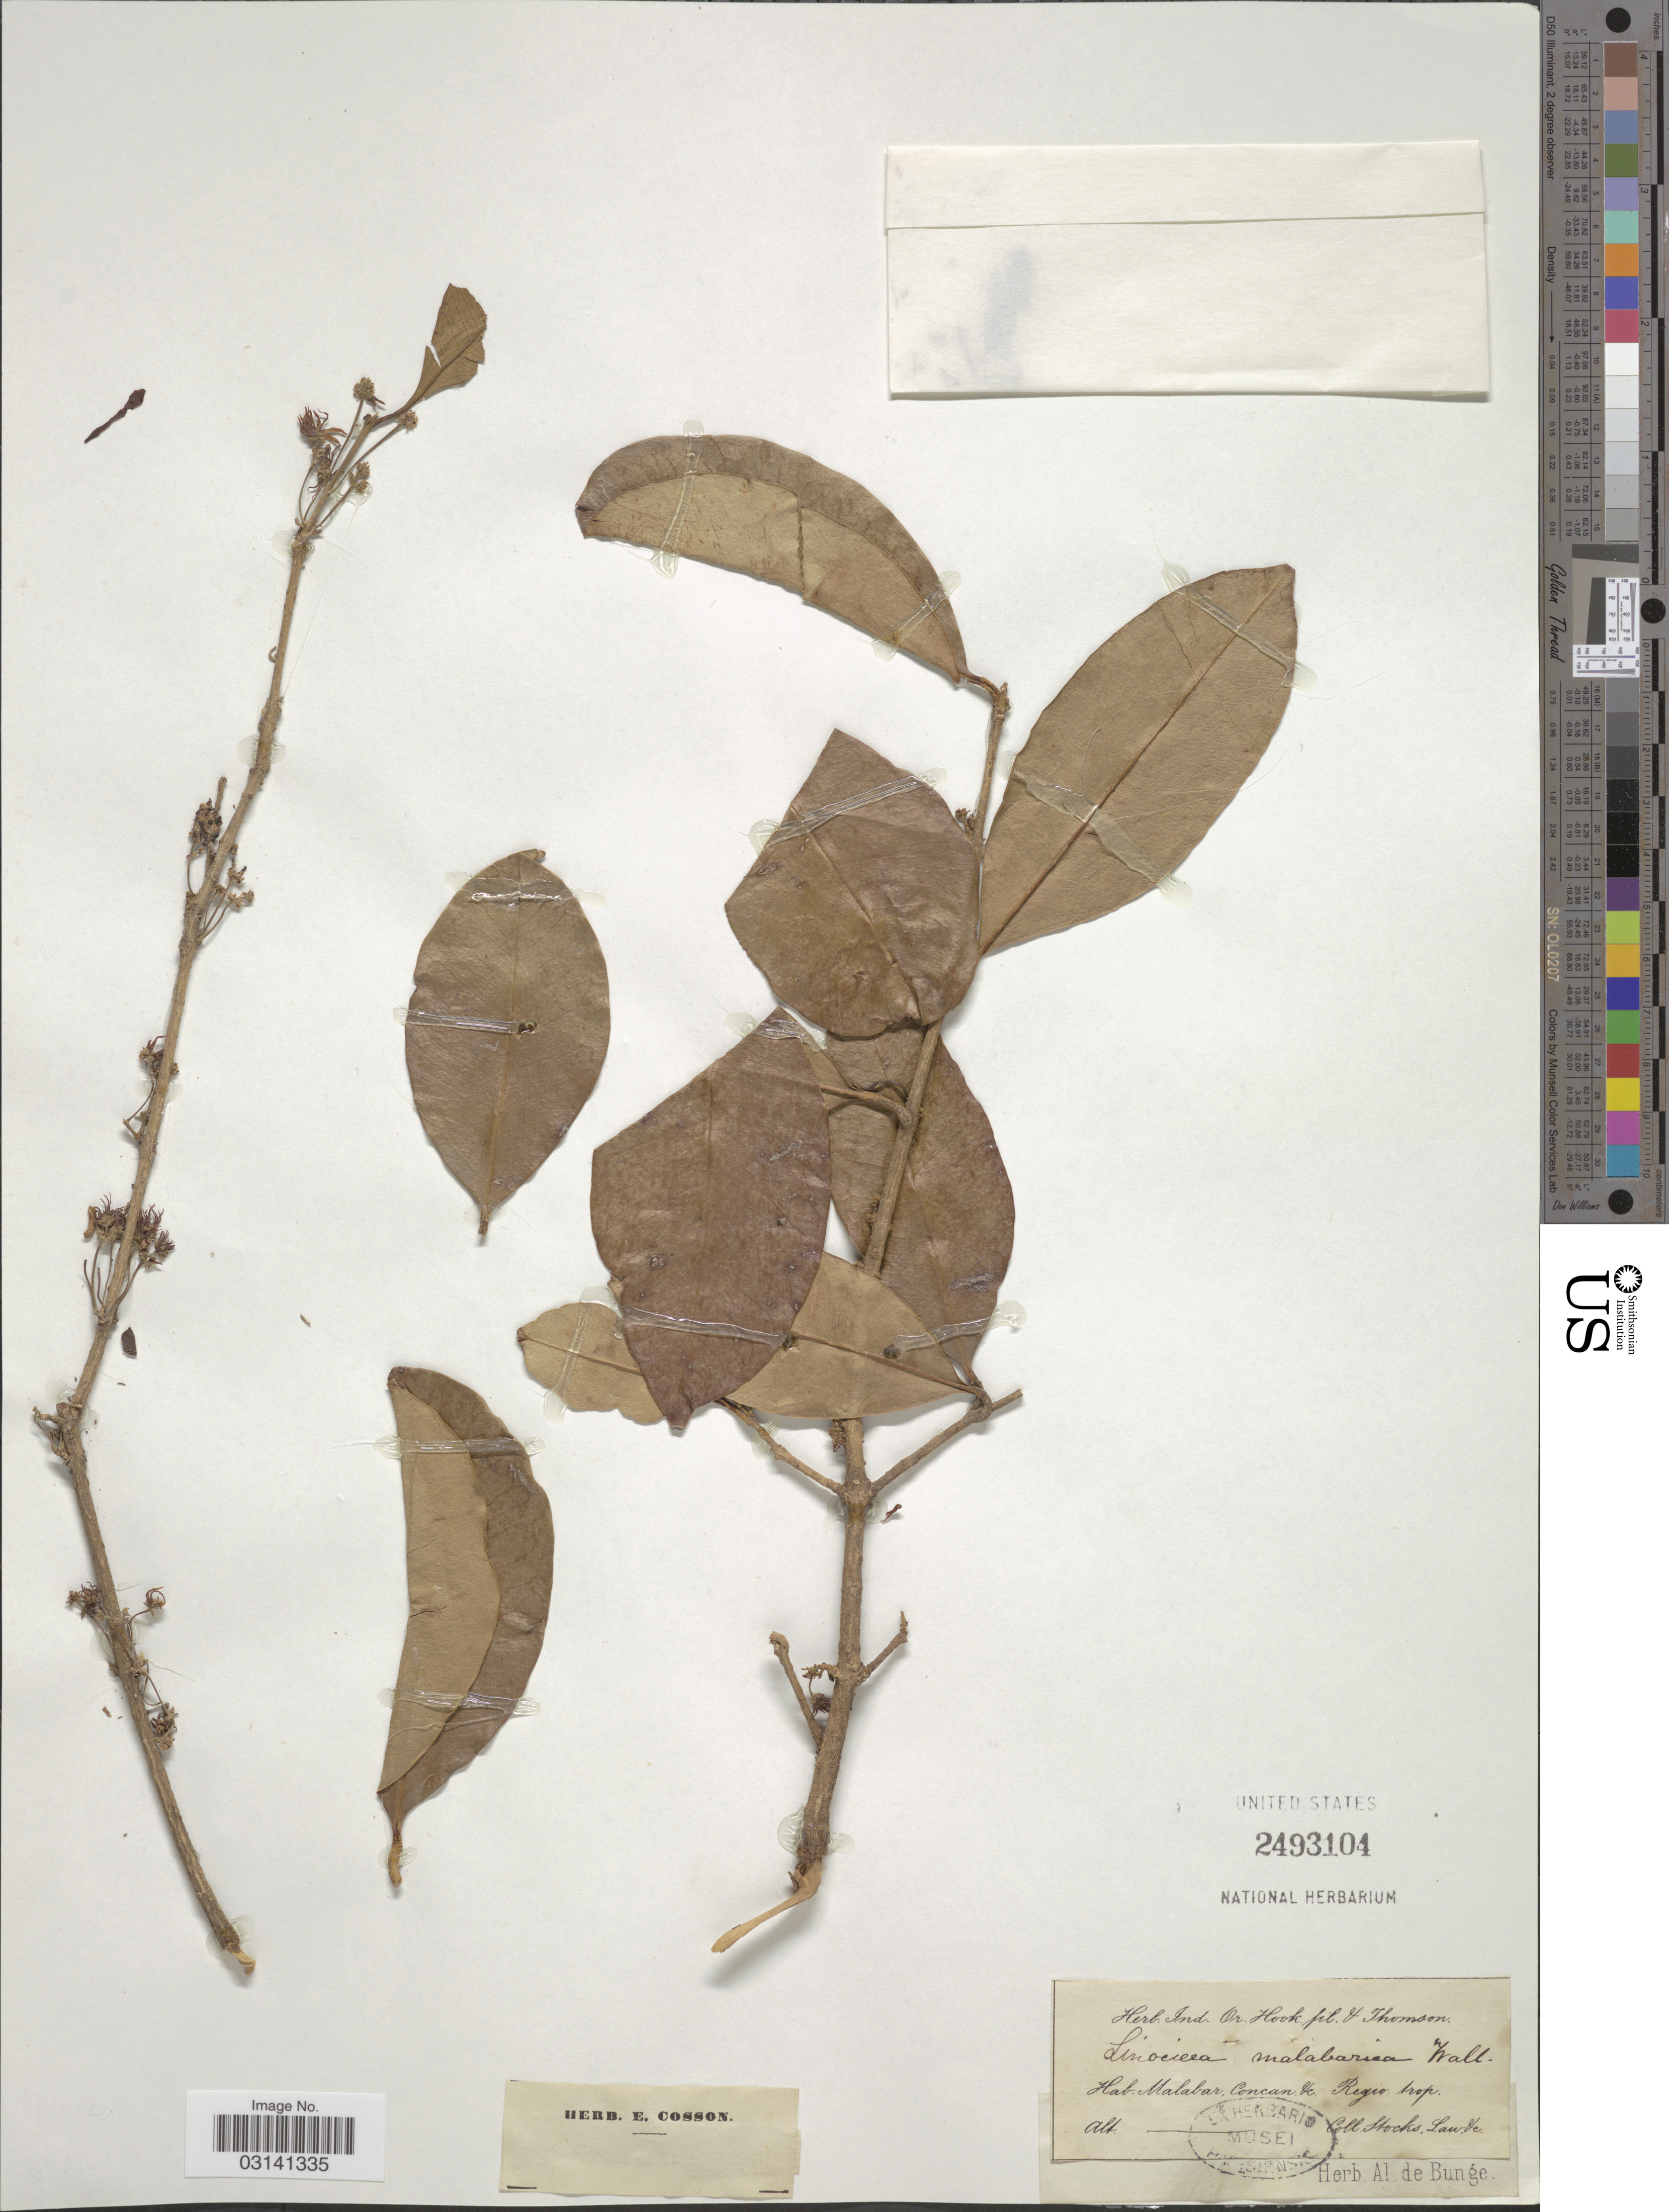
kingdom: Plantae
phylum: Tracheophyta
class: Magnoliopsida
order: Lamiales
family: Oleaceae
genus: Chionanthus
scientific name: Chionanthus mala-elengi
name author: (Dennst.) P.S. Green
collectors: J. Stocks & J. Law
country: India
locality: Malabar, Concan. &c. Regio trop.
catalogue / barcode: US 2493104